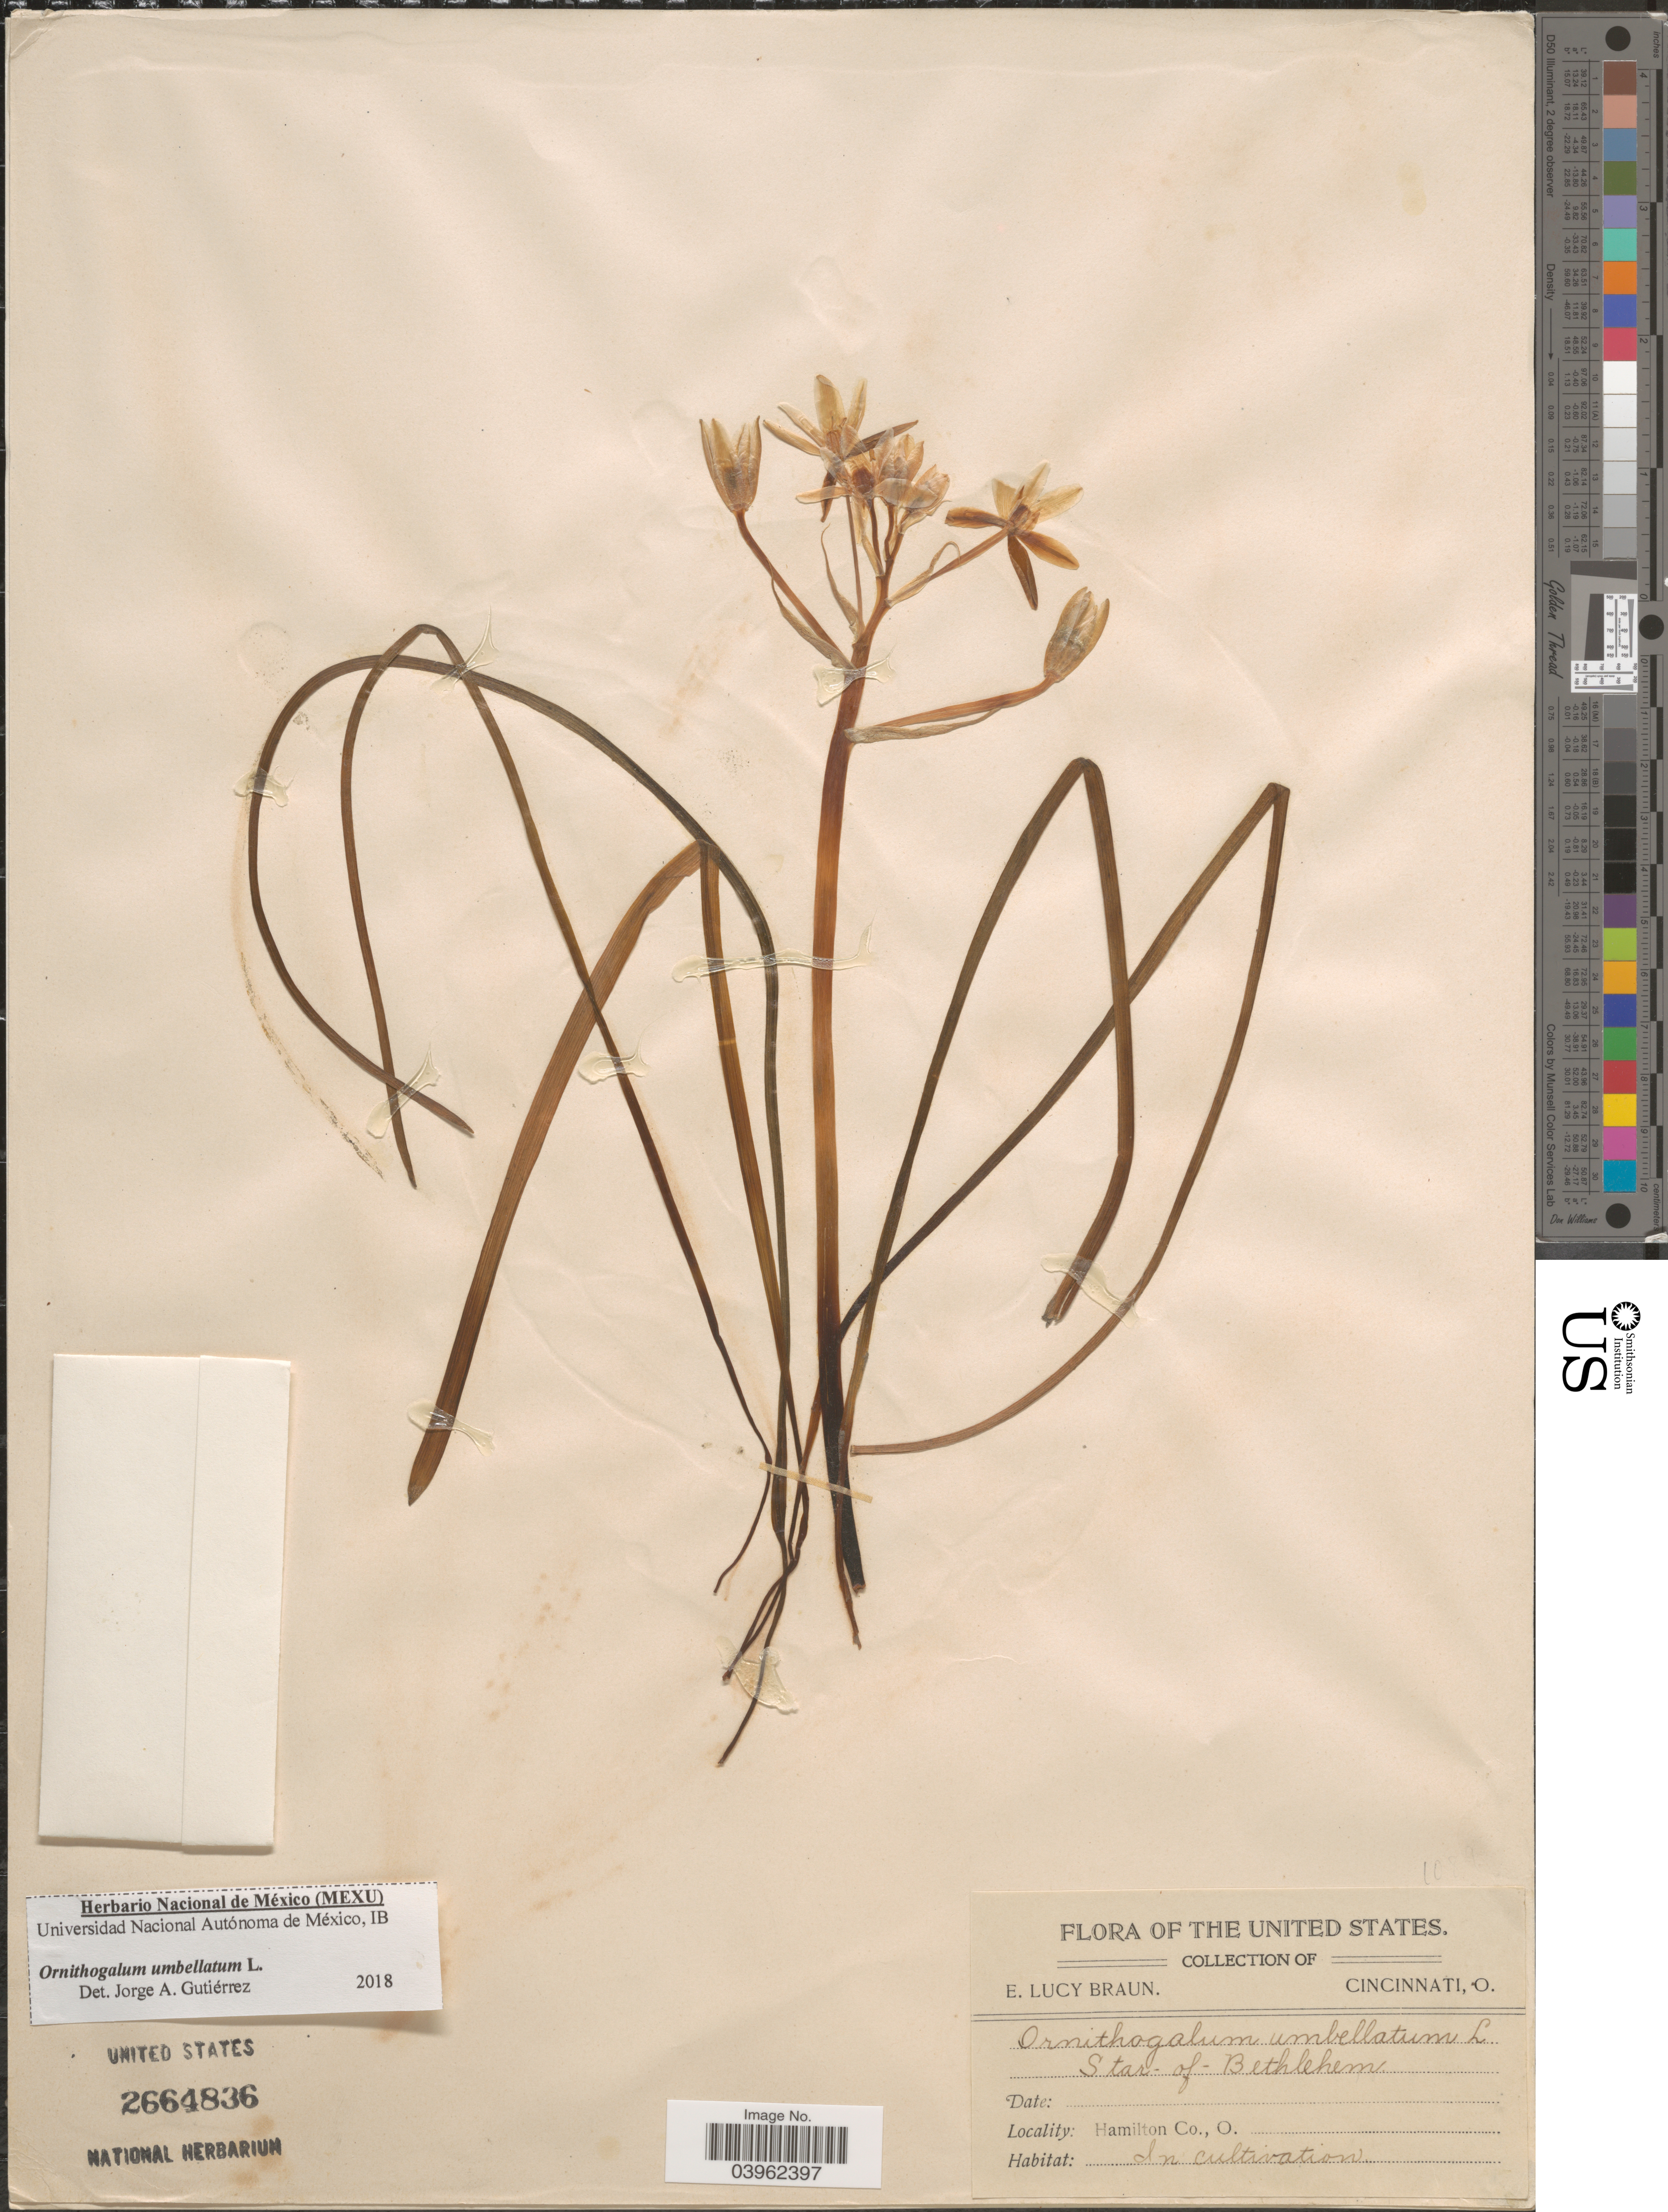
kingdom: Plantae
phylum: Tracheophyta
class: Liliopsida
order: Asparagales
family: Asparagaceae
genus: Ornithogalum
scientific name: Ornithogalum umbellatum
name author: L.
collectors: E. L. Braun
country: United States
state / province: Ohio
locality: Hamilton Co.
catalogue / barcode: US 2664836